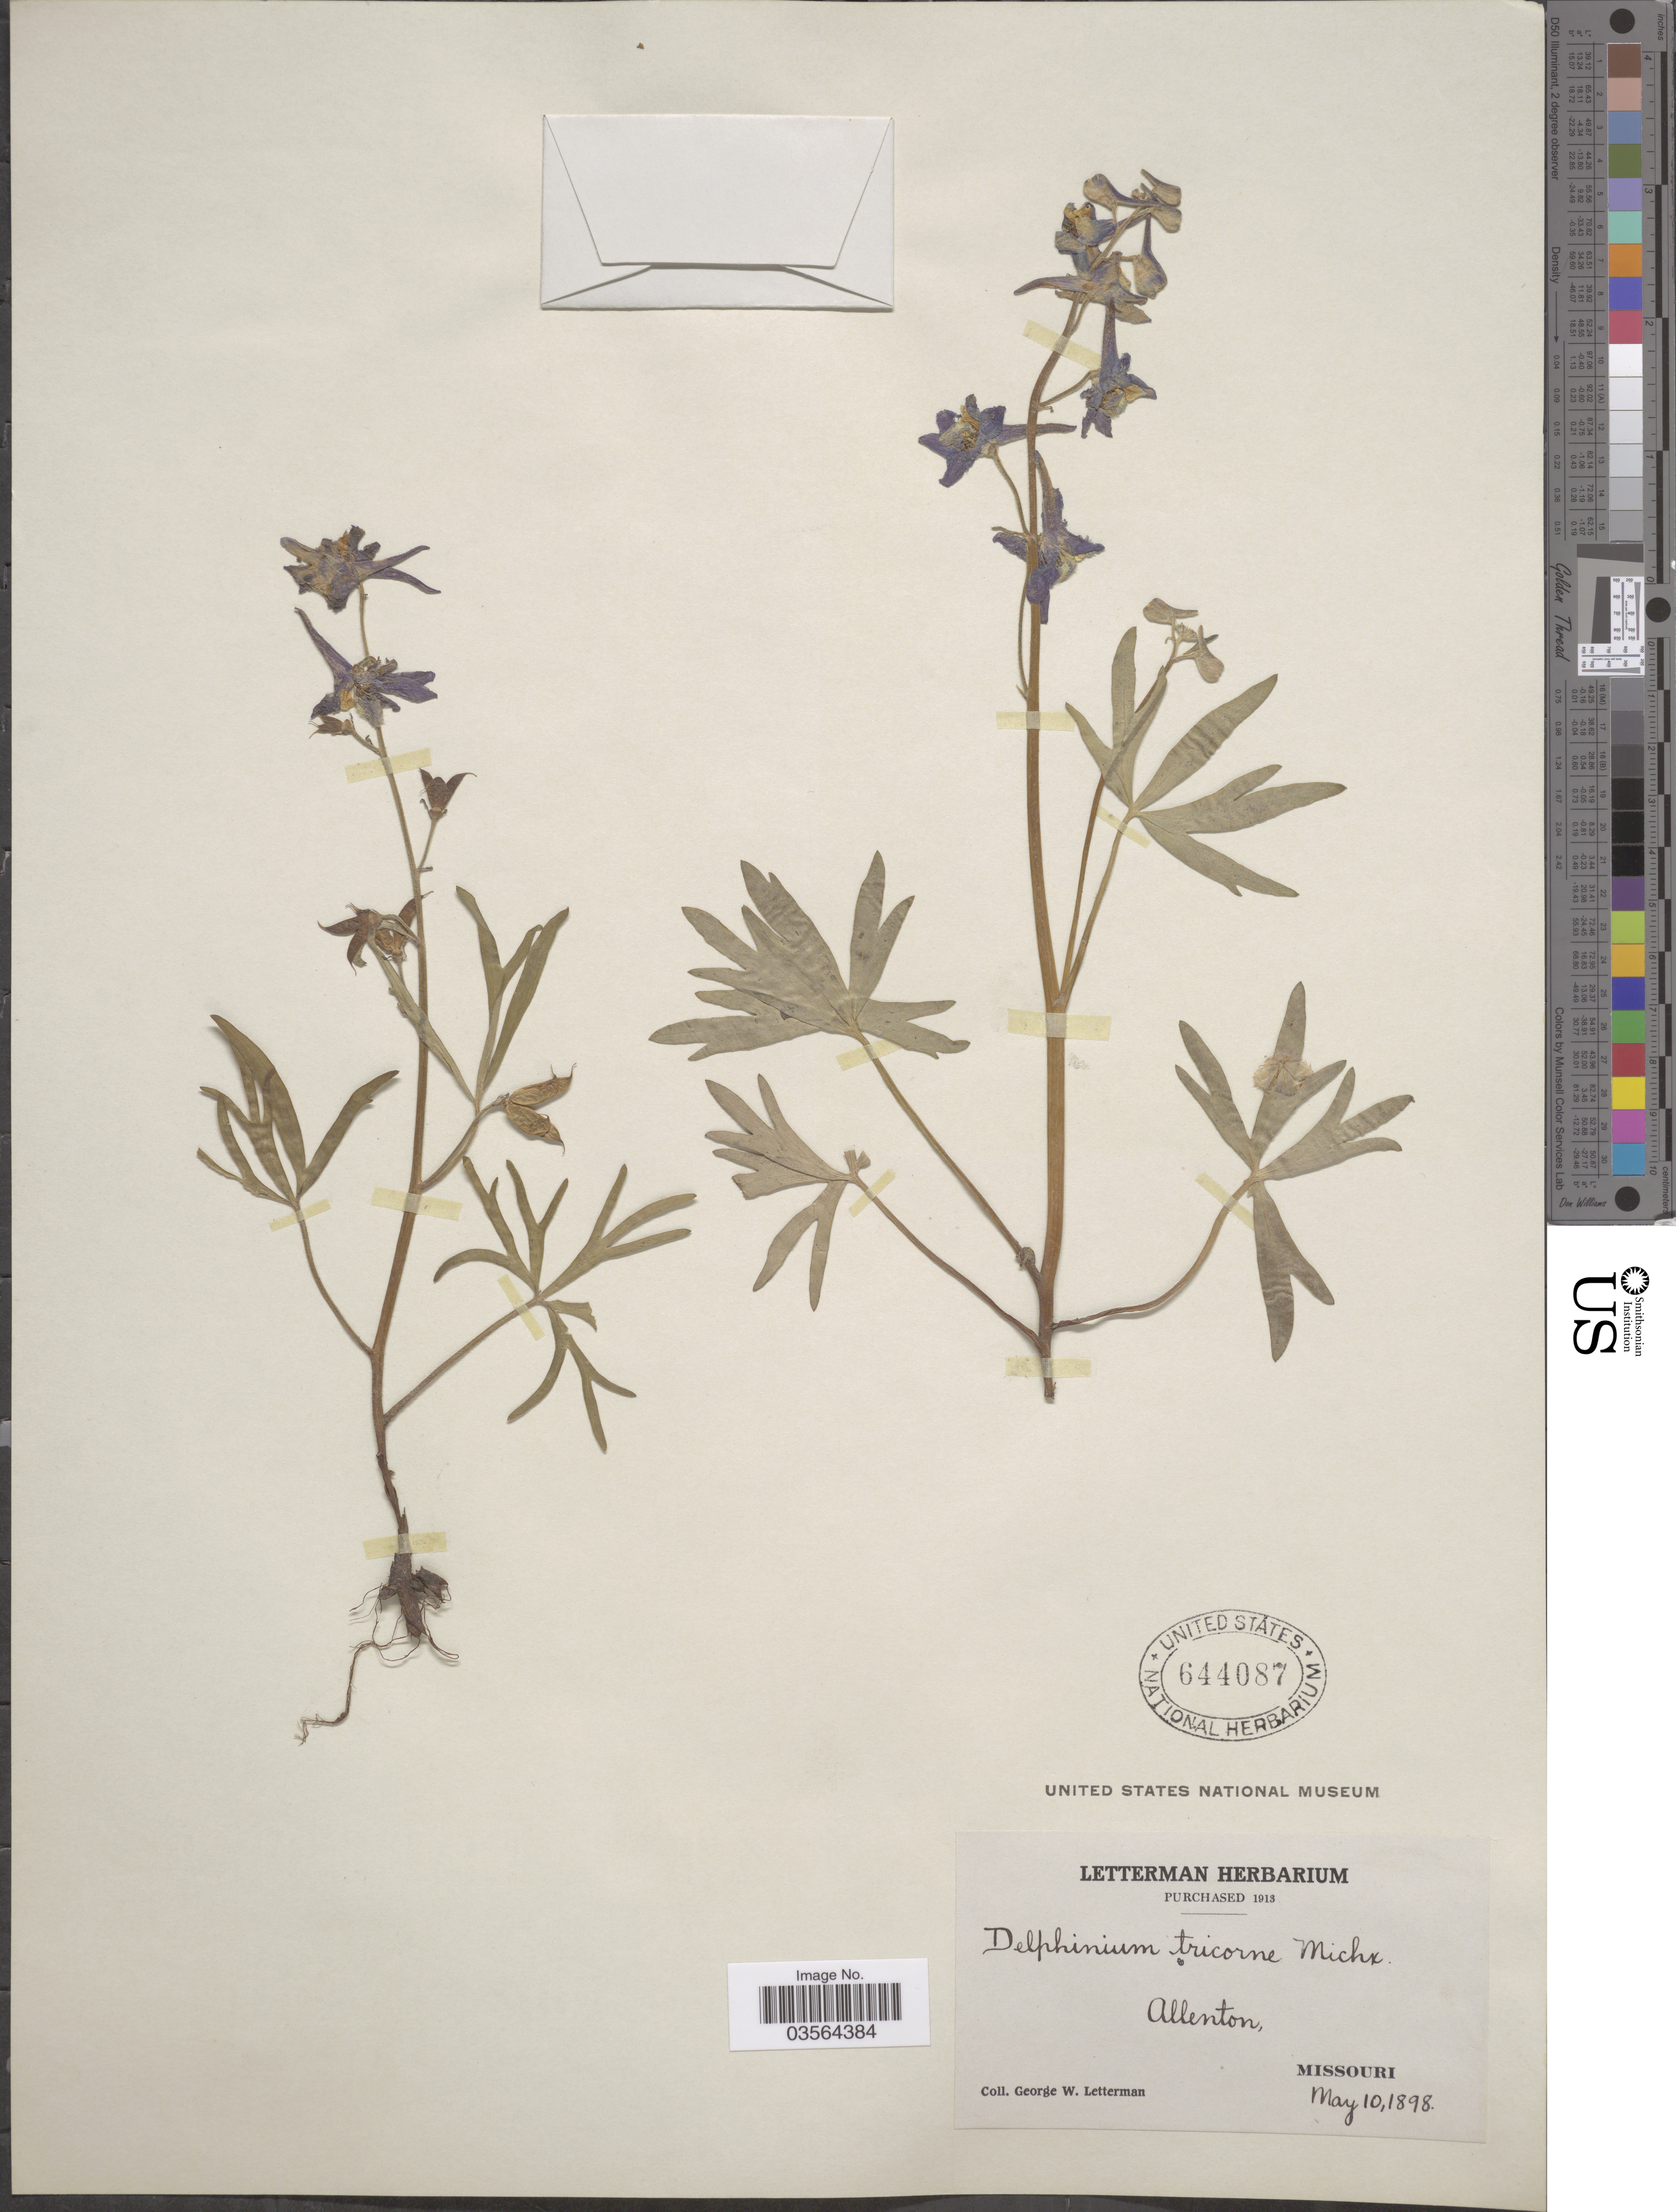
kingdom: Plantae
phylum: Tracheophyta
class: Magnoliopsida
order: Ranunculales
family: Ranunculaceae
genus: Delphinium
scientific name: Delphinium tricorne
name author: Michx.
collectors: G. W. Letterman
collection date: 1898-05-10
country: United States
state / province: Missouri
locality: Allenton.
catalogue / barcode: US 644087